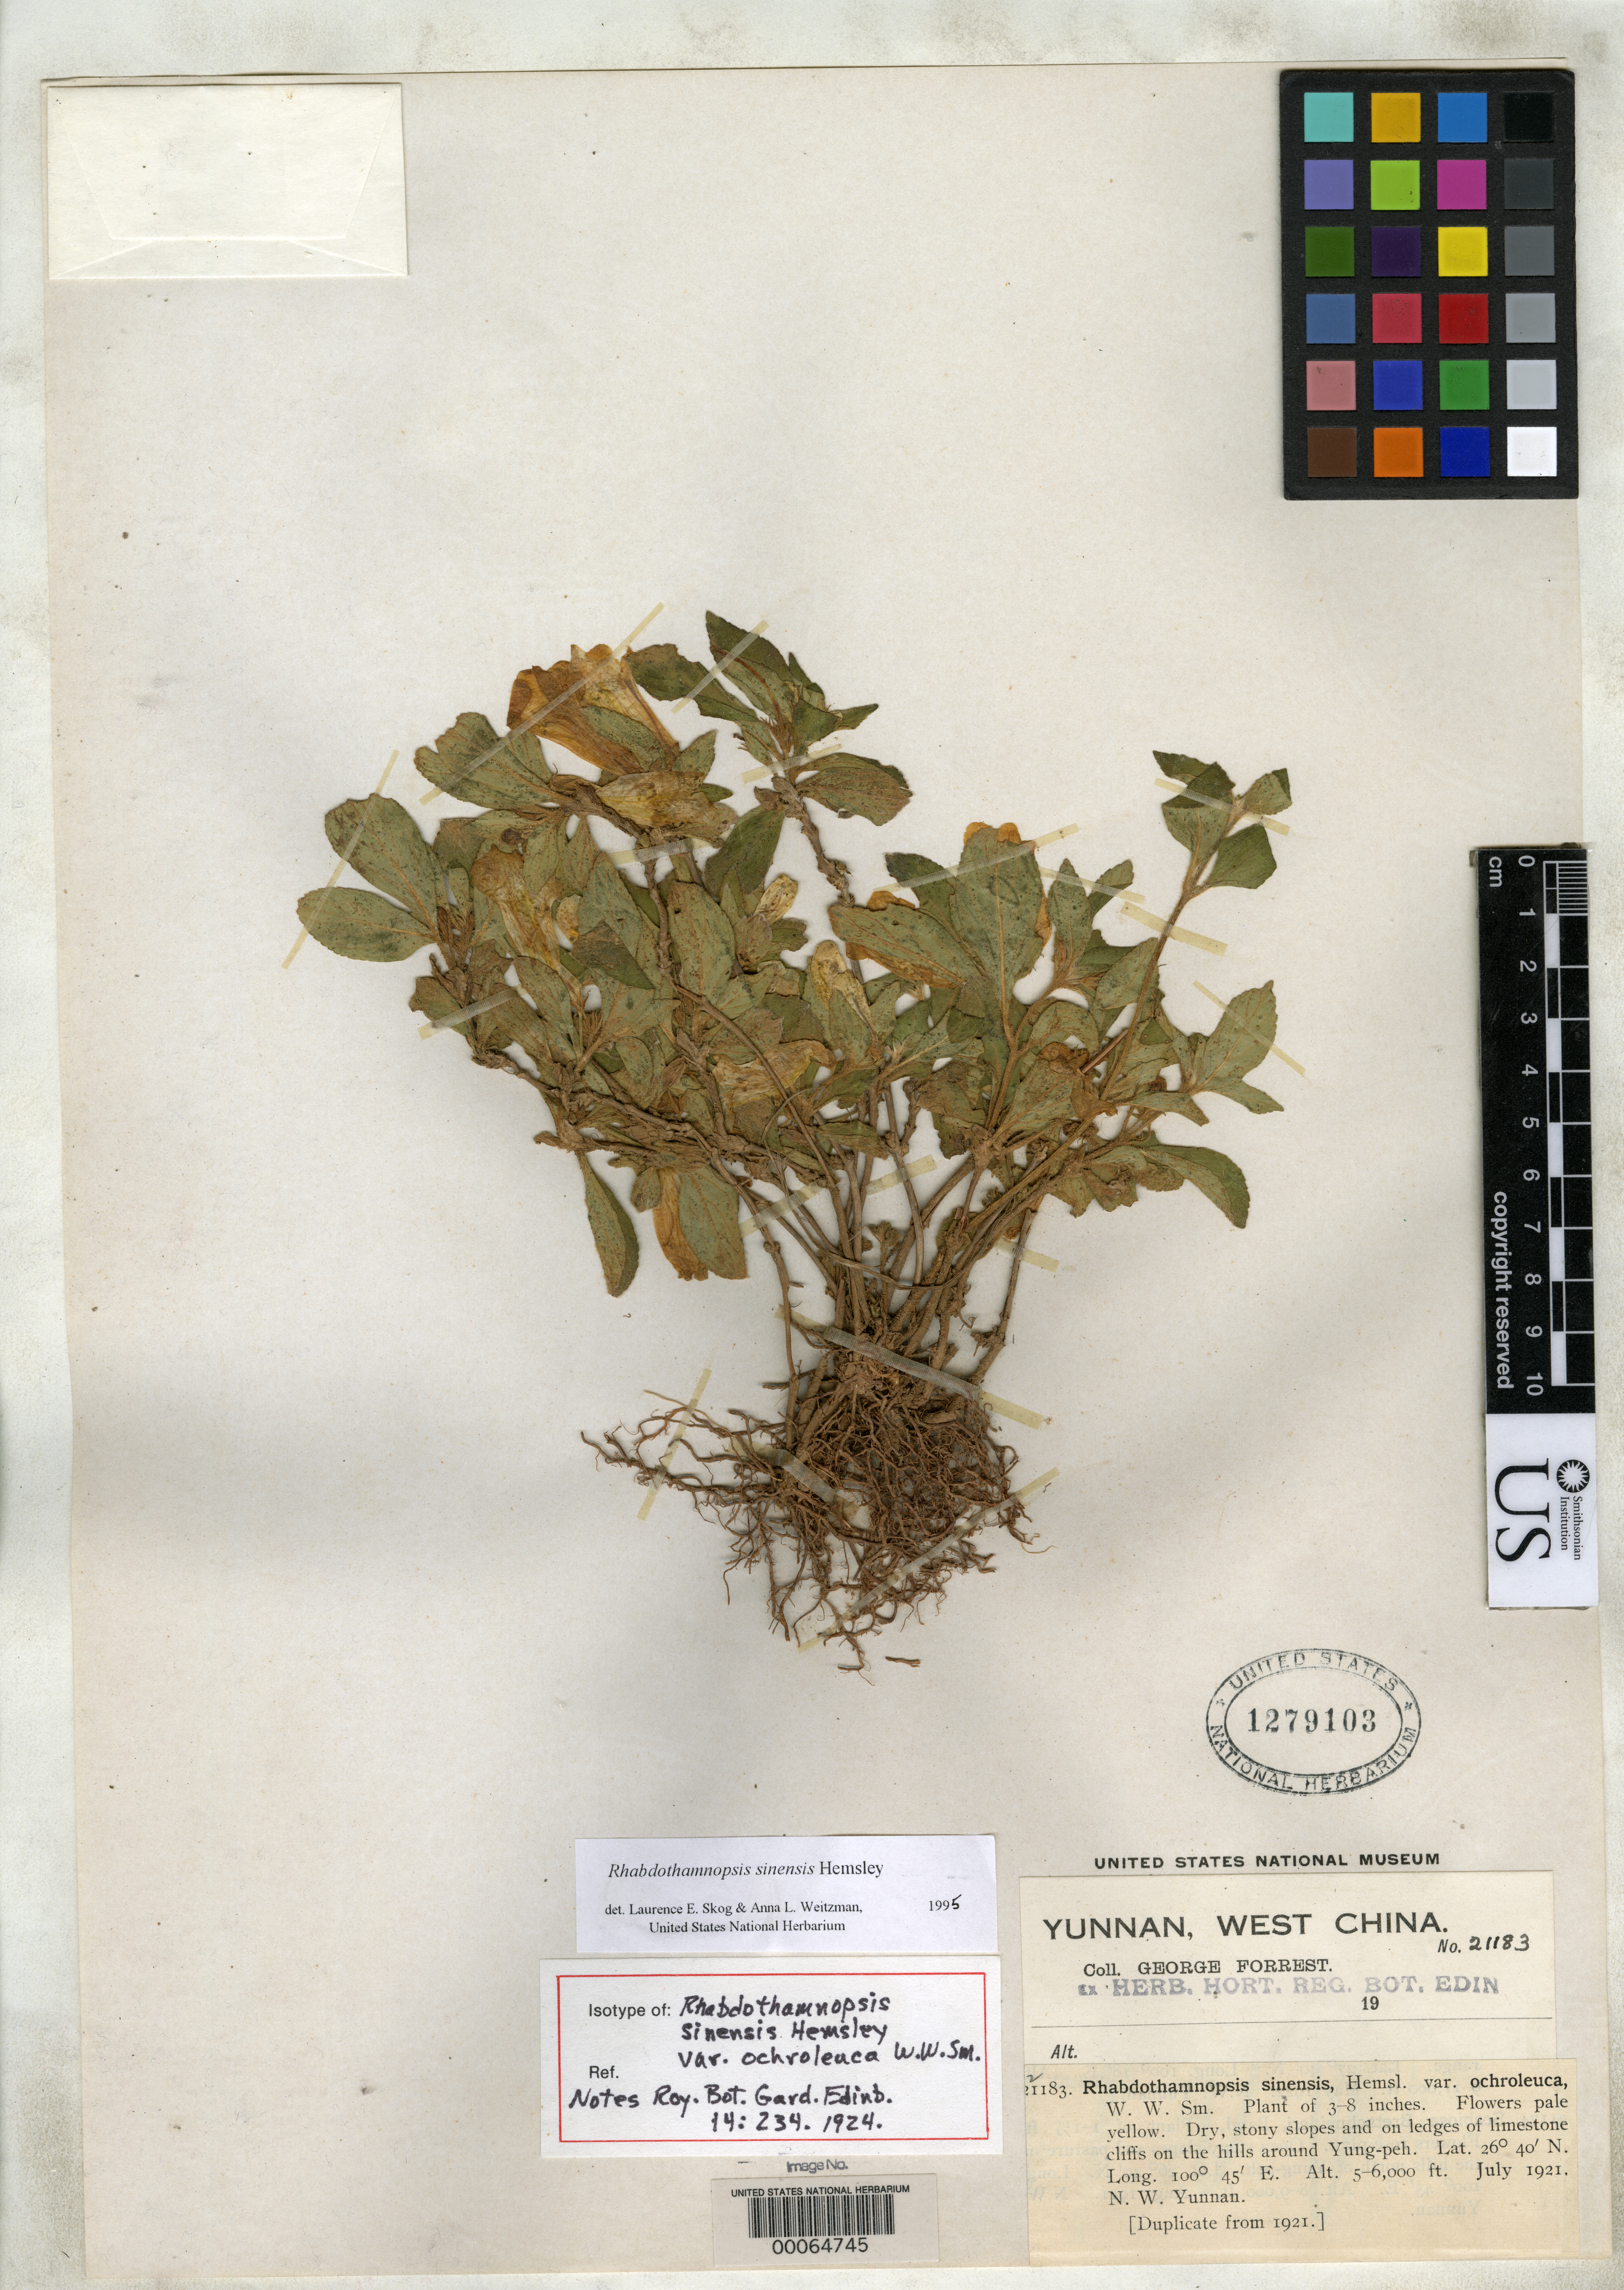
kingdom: Plantae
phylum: Tracheophyta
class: Magnoliopsida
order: Lamiales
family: Gesneriaceae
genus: Rhabdothamnopsis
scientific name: Rhabdothamnopsis sinensis var. ochroleuca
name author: W.W. Sm.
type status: Isotype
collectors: G. Forrest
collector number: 21183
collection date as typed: Jul 1921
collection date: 1921-07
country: China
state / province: Yunnan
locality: Hills around Yung-peh.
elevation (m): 1524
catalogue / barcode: US 1279103